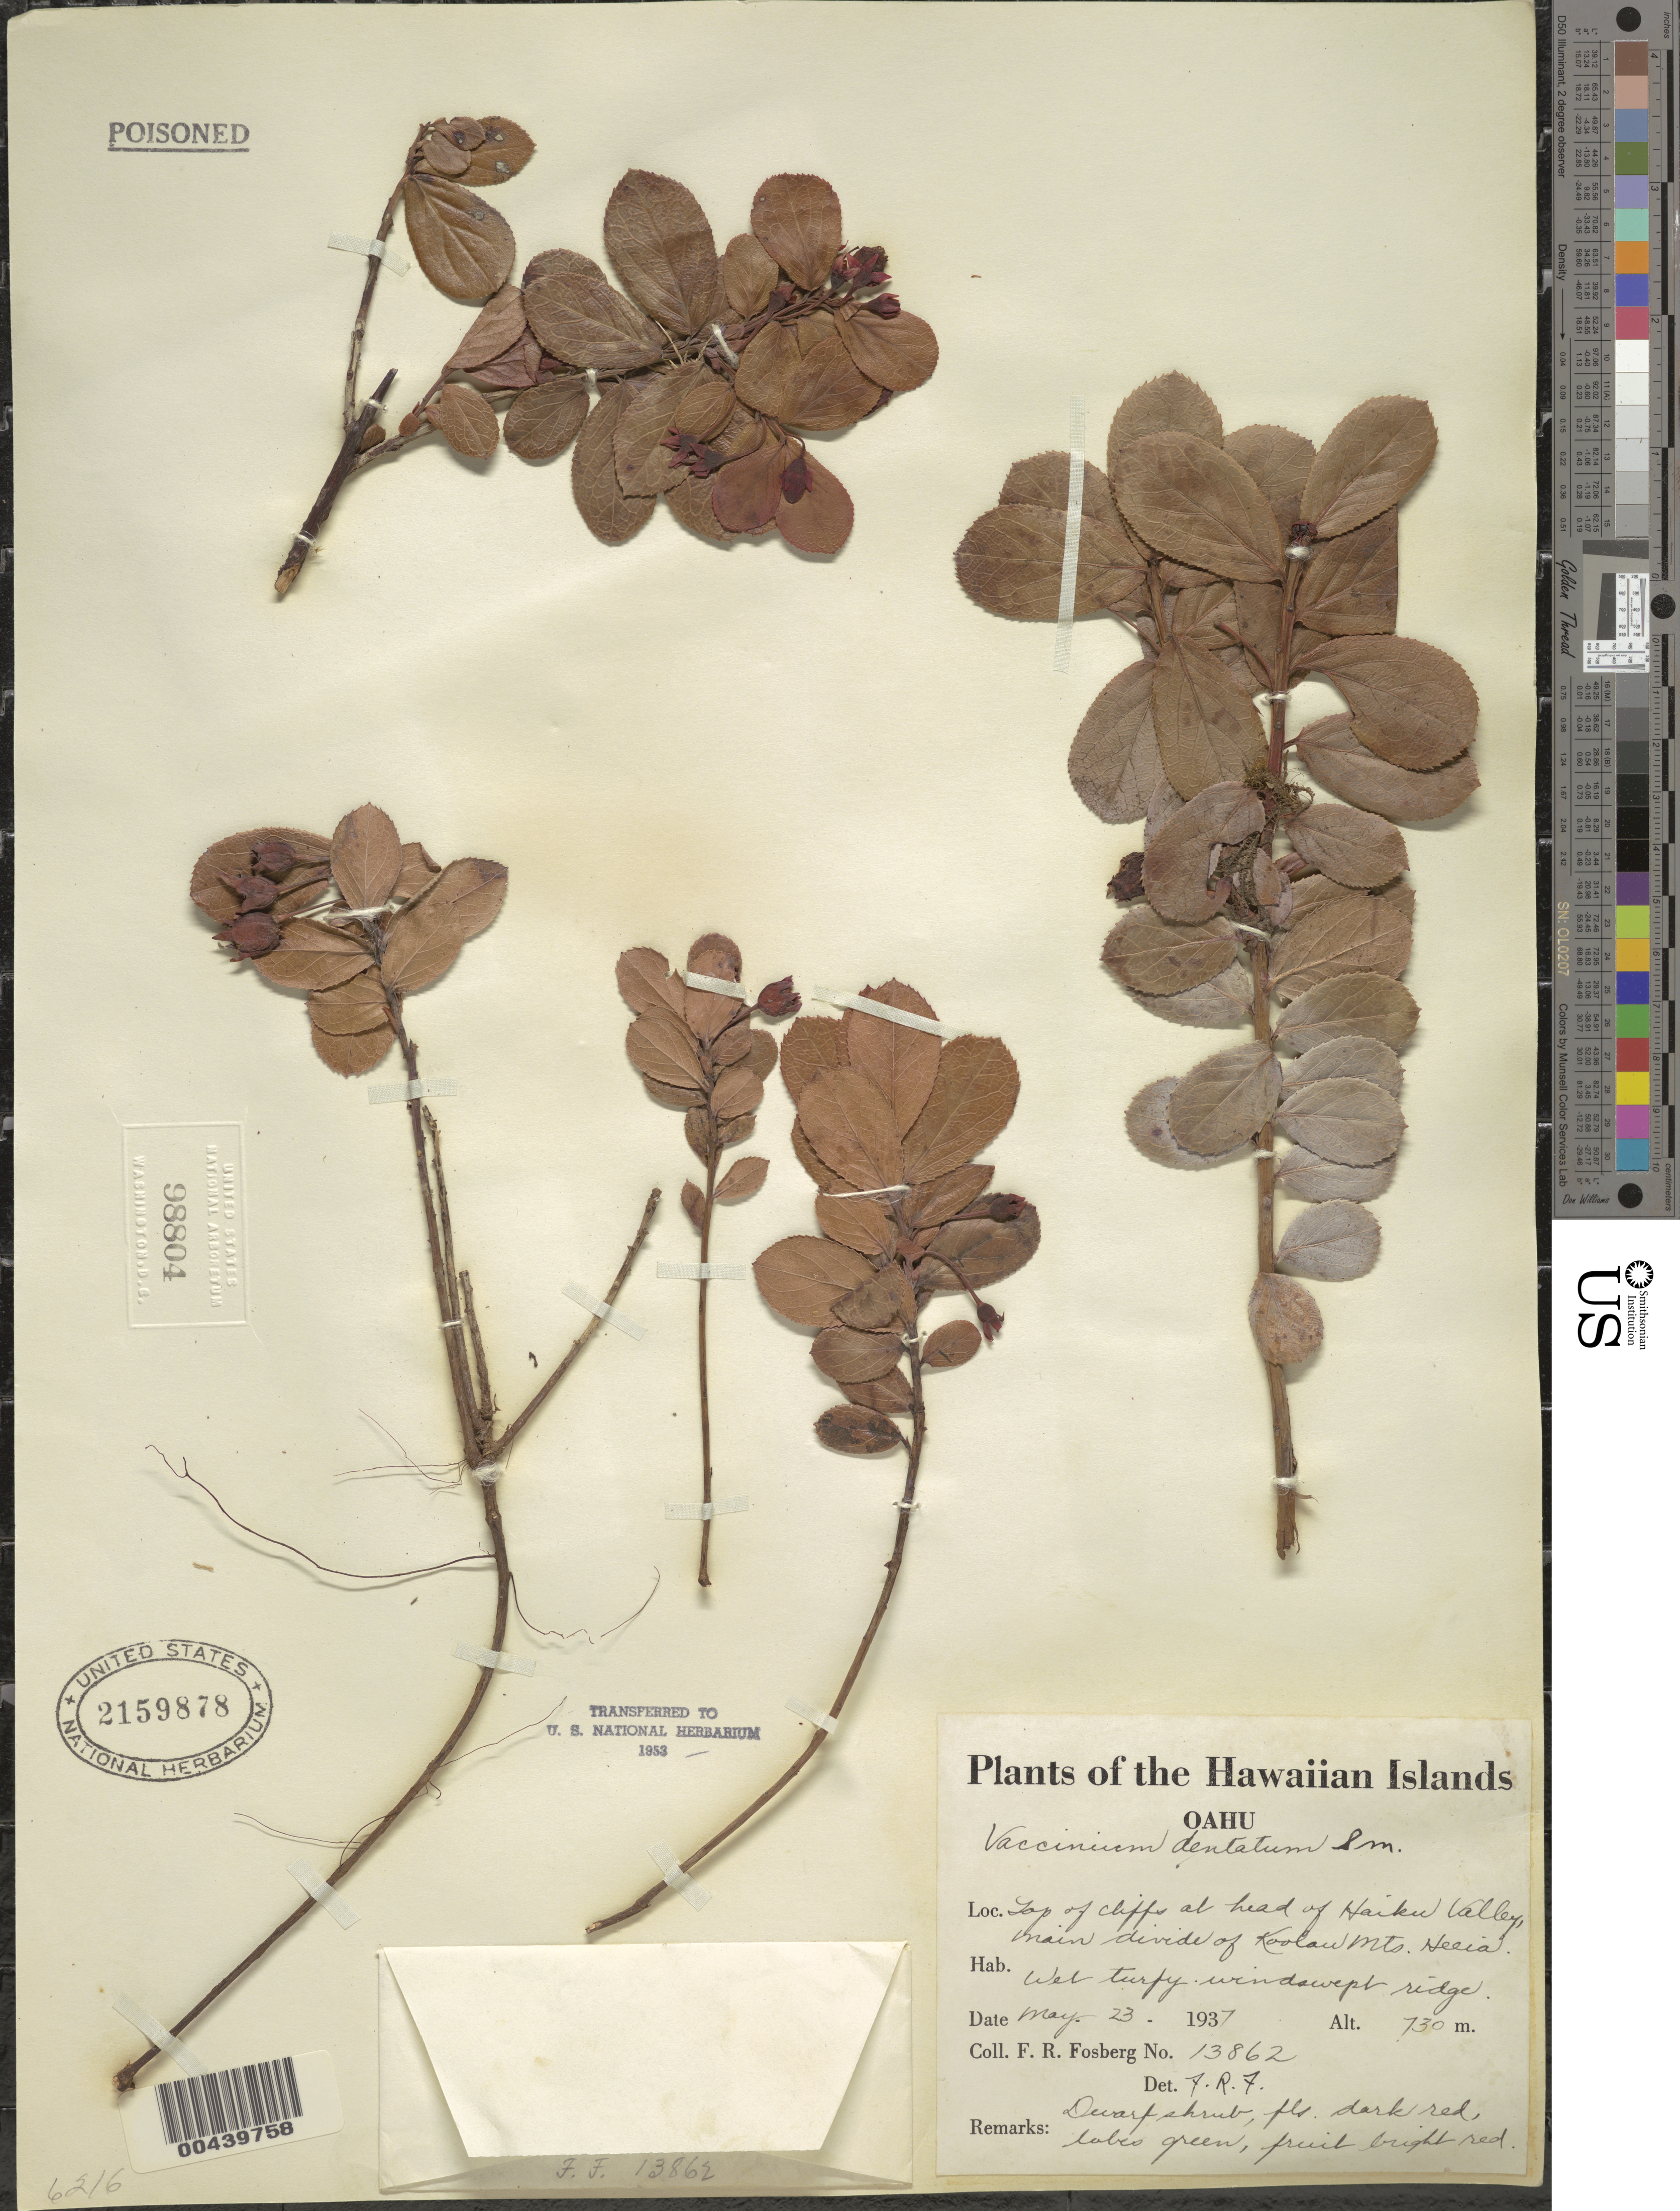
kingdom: Plantae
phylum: Tracheophyta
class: Magnoliopsida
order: Ericales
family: Ericaceae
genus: Vaccinium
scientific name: Vaccinium dentatum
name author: Sm.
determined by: Fosberg, F. R.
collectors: F. R. Fosberg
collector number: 13862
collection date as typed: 23 May 1937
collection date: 1937-05-23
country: United States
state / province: Hawaii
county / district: Honolulu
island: Oahu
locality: Top of cliffs at head of Haiku Valley, main divide of Koolau Mts. Heeia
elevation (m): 730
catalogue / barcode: US 2159878